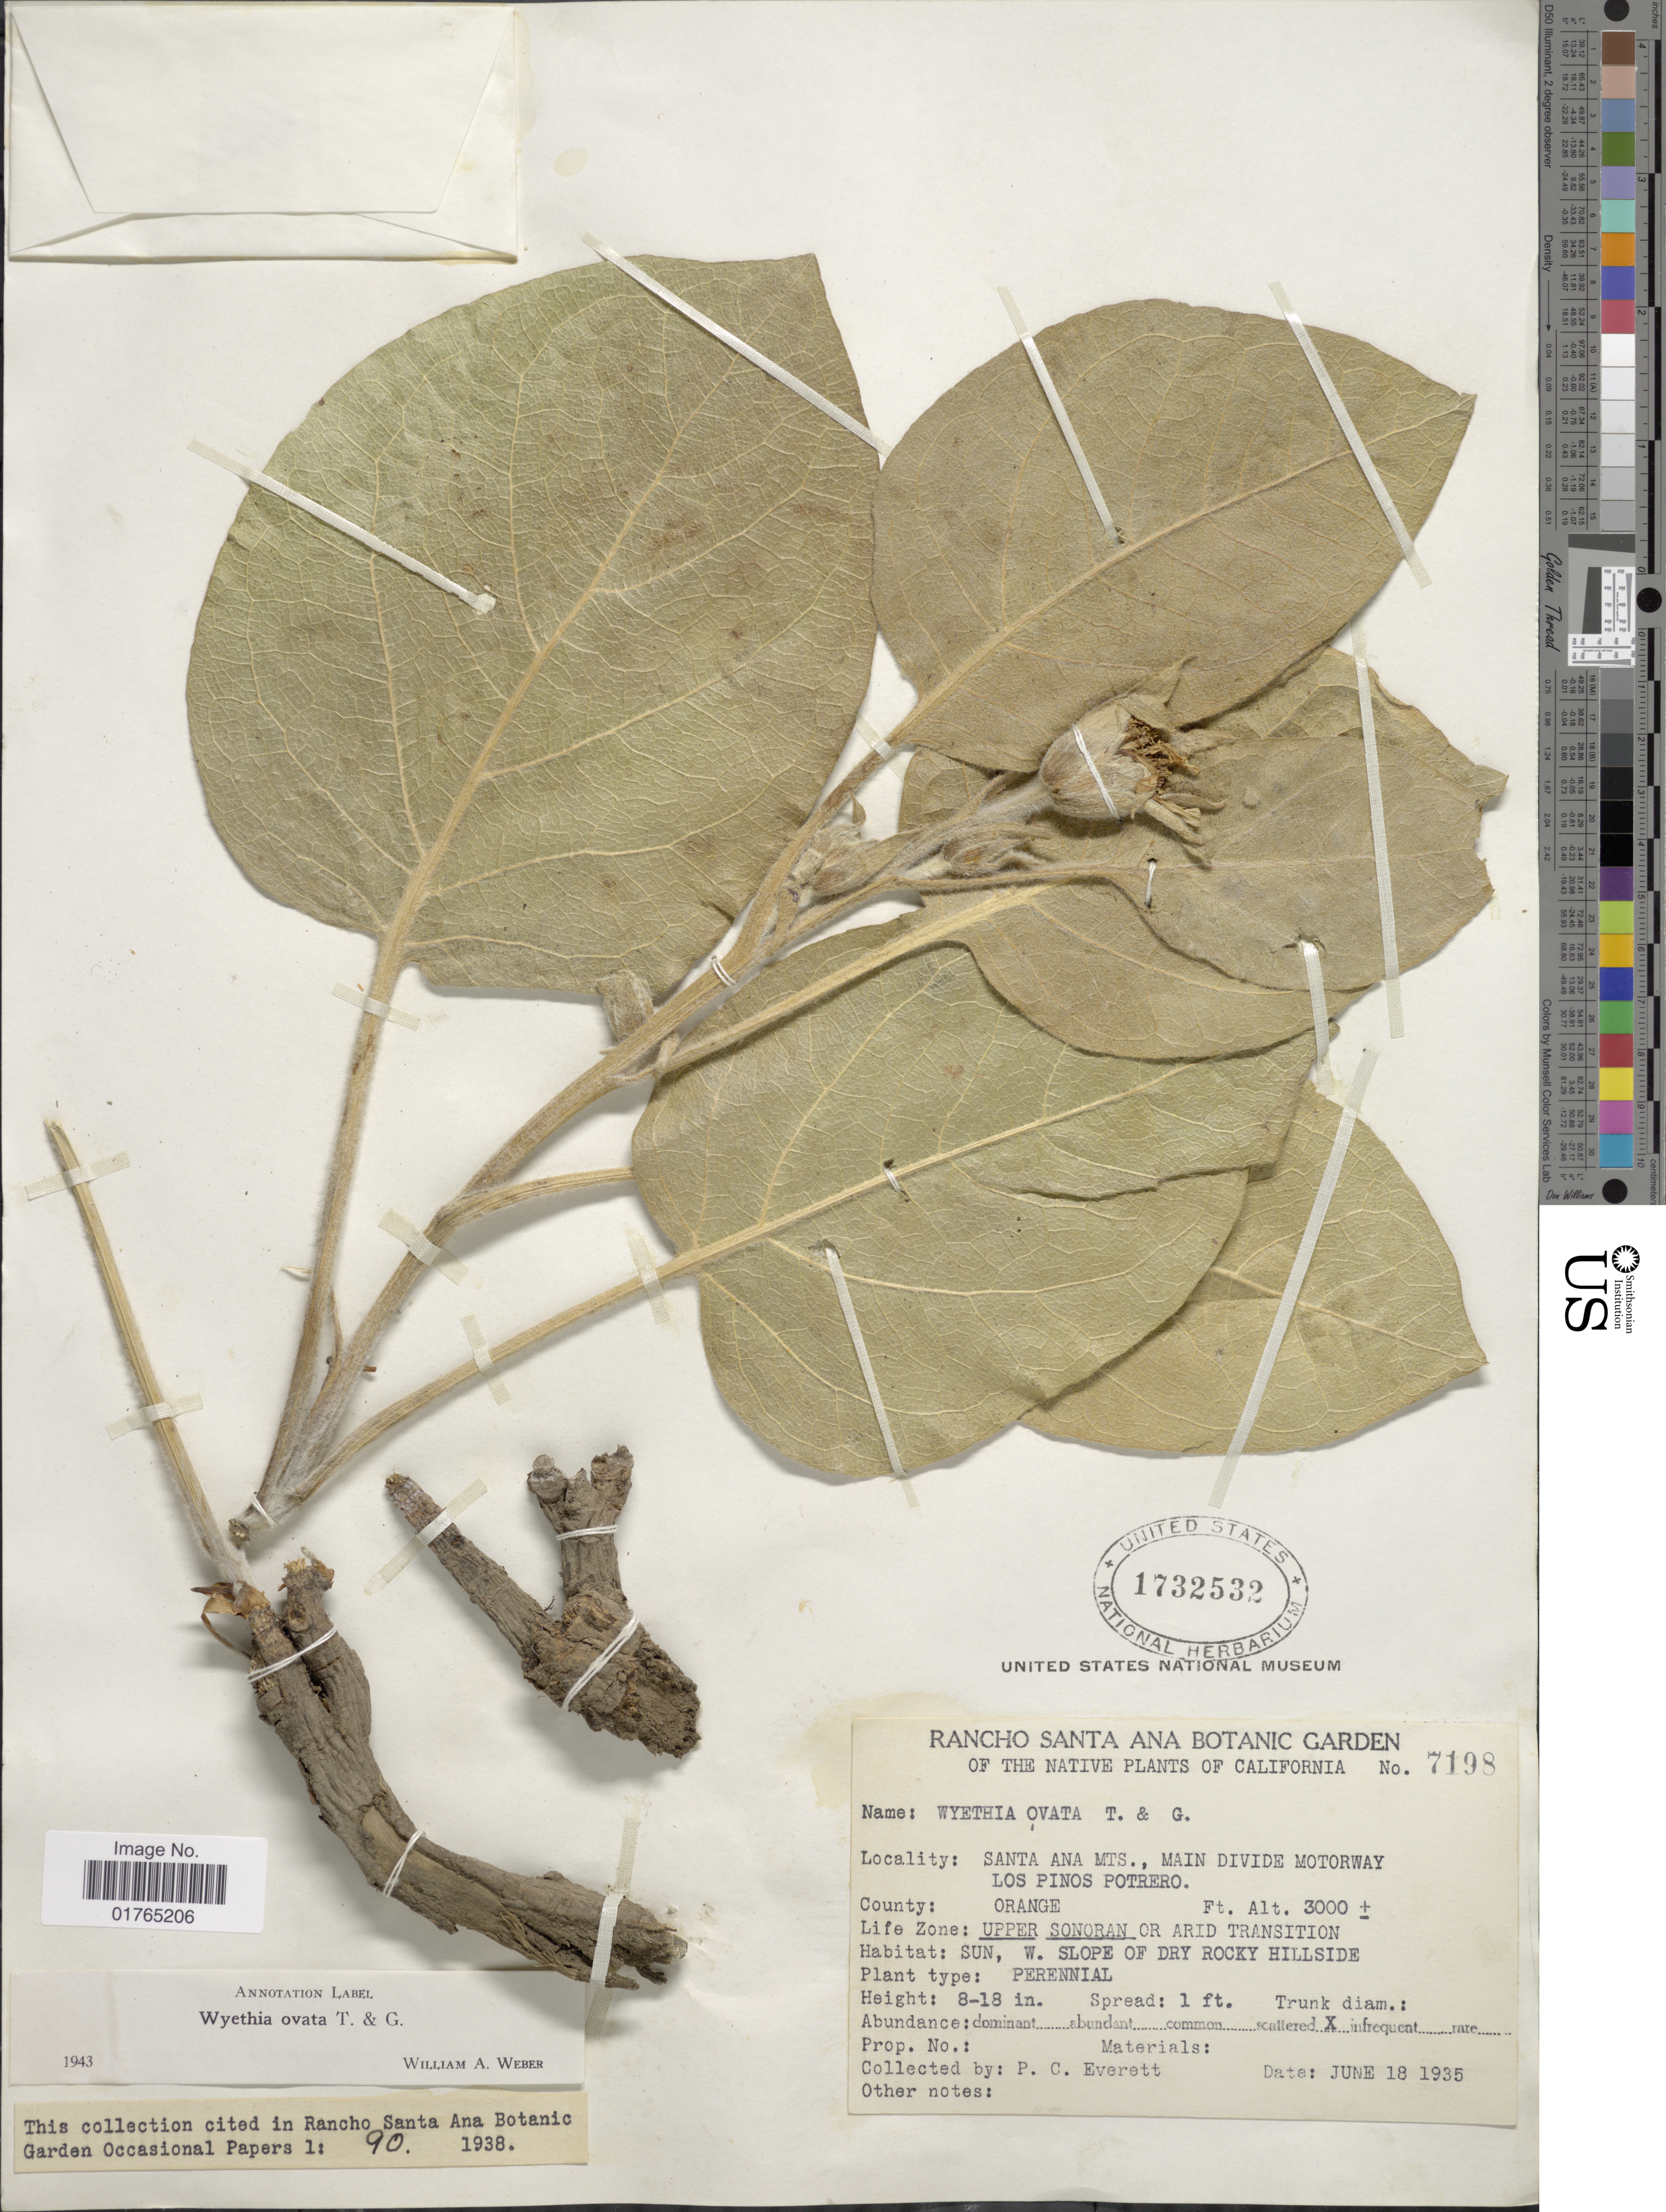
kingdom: Plantae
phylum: Tracheophyta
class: Magnoliopsida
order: Asterales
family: Asteraceae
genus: Wyethia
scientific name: Wyethia ovata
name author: Torr. & A. Gray in Emory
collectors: P. Everett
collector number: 7198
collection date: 1935-06-18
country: United States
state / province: California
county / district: Orange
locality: Native, Santa Ana Mts., Main Divide Motorway, Los Pinos Potrero, County: Orange, upper sonoran or Arid Transition, W. slope of dry rocky hillside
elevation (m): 914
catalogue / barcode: US 1732532